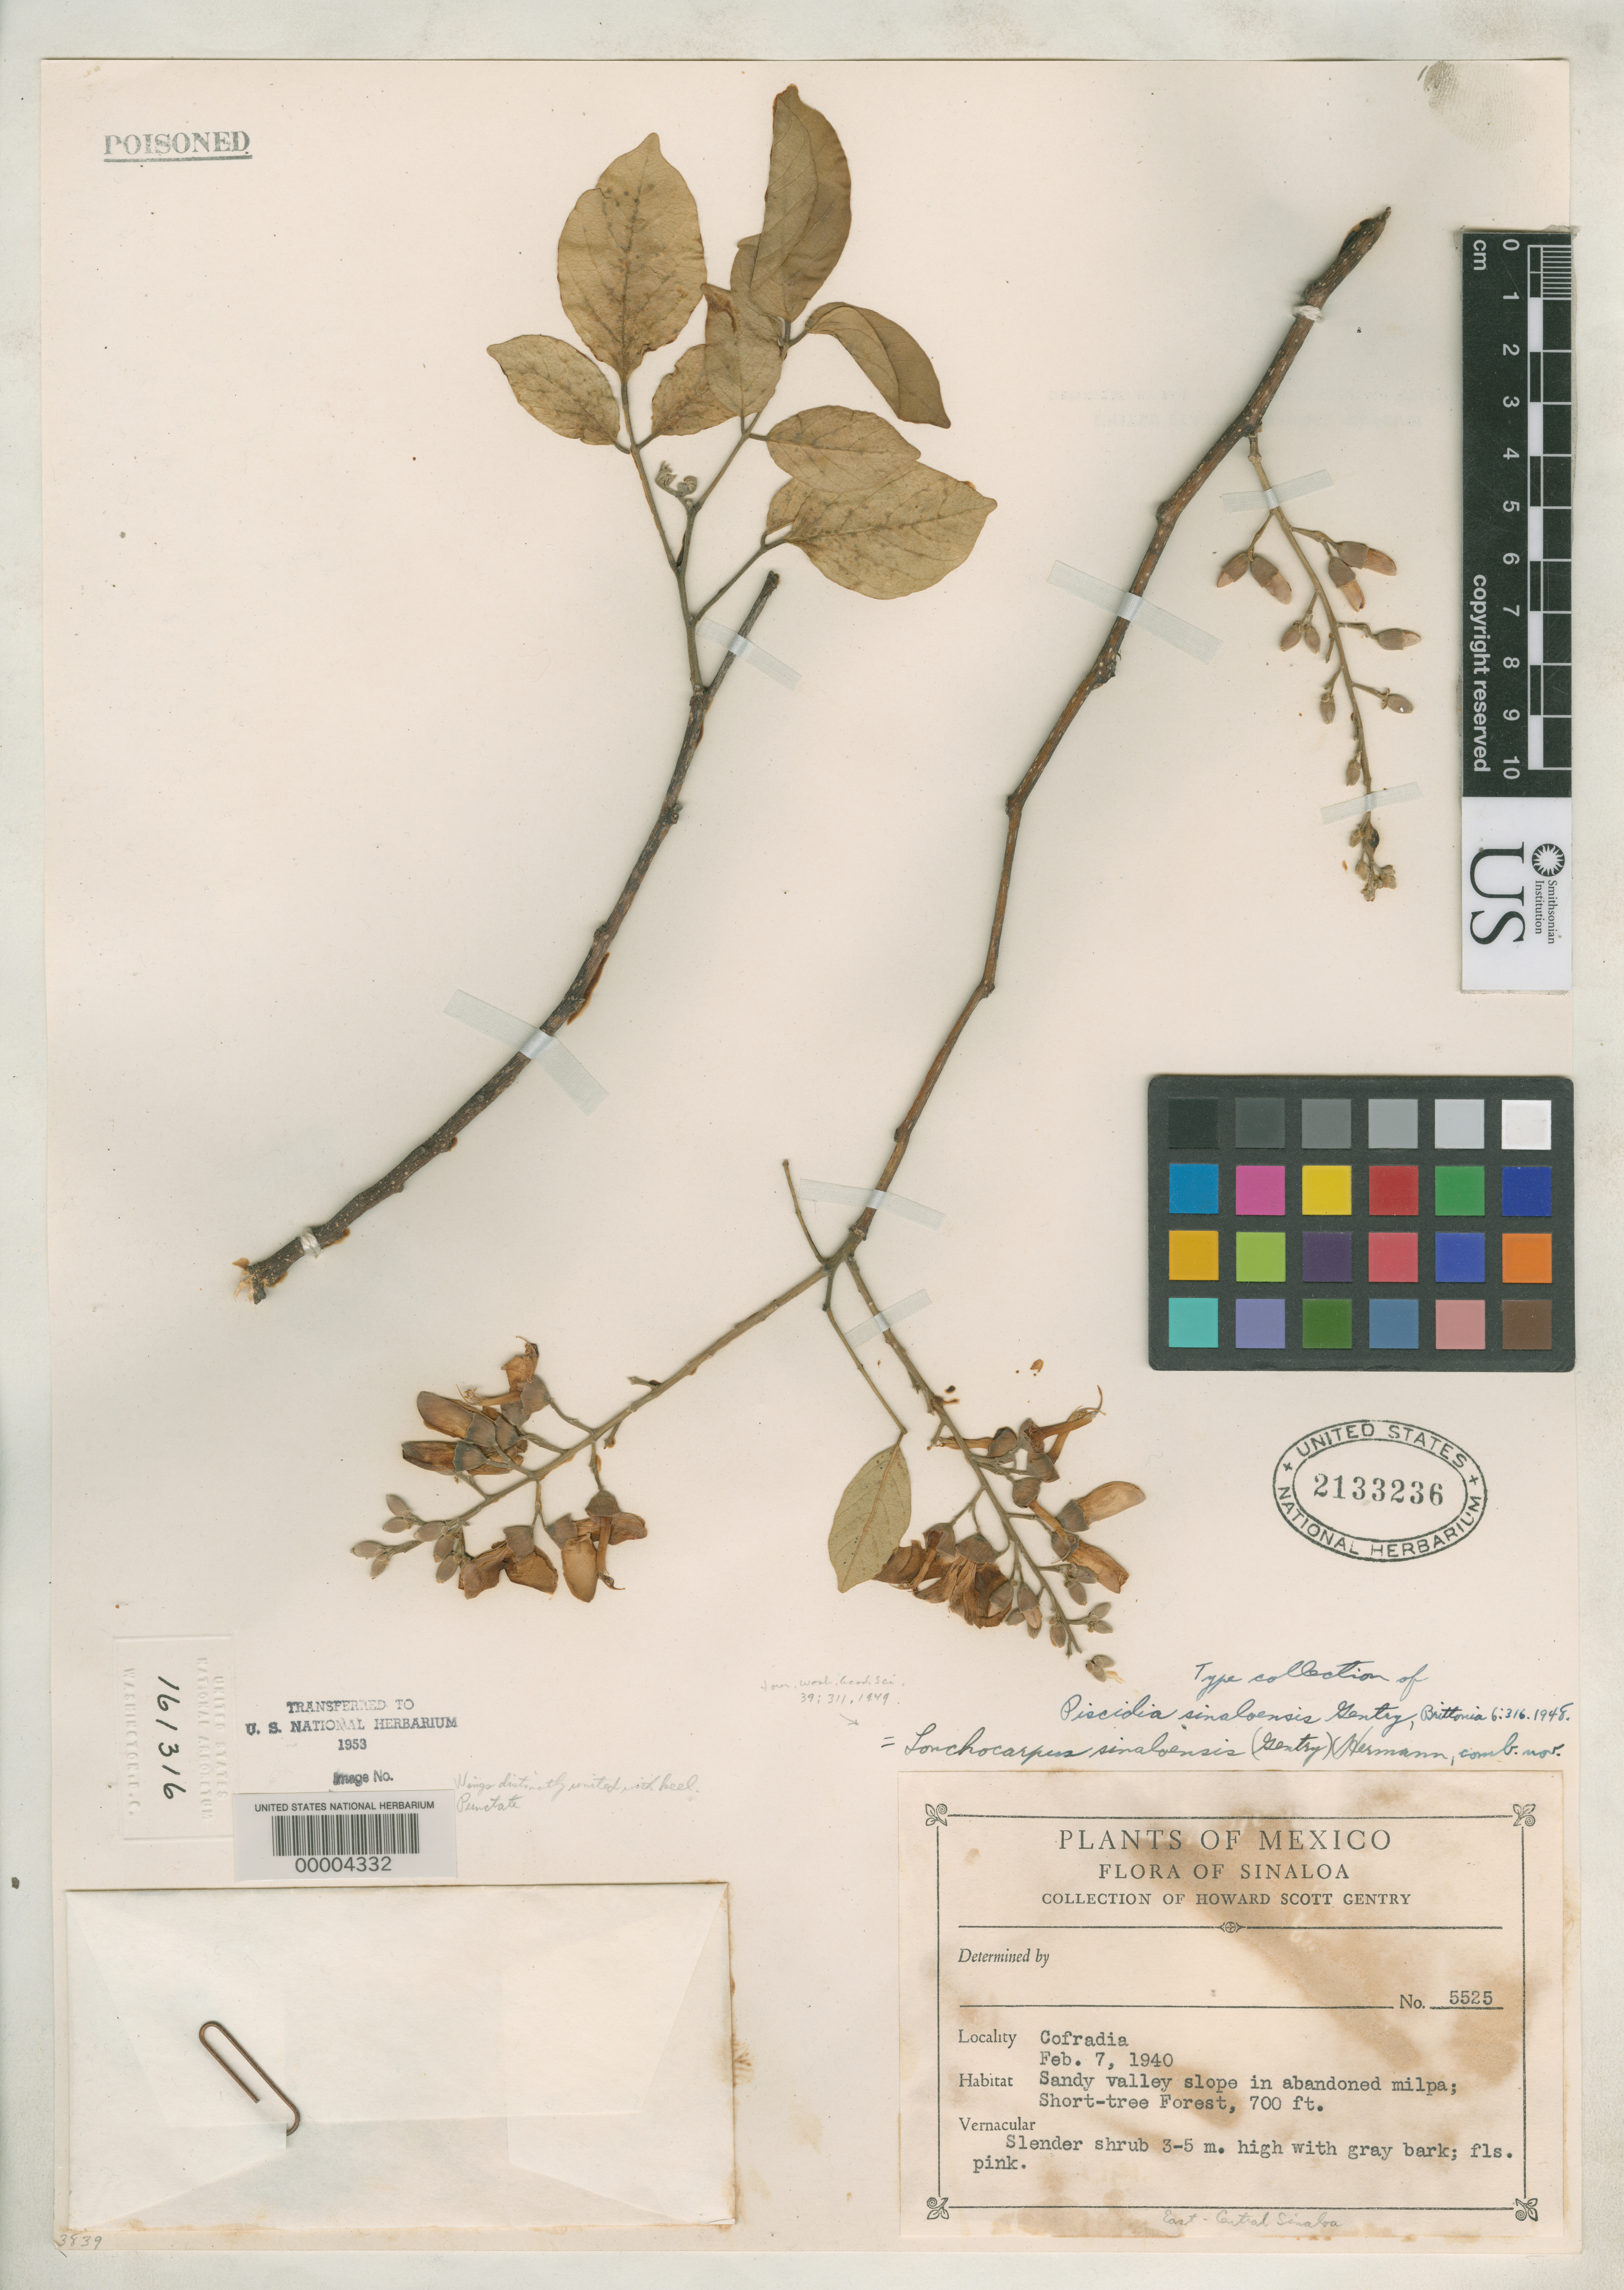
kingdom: Plantae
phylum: Tracheophyta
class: Magnoliopsida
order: Fabales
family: Fabaceae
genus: Piscidia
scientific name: Piscidia sinaloensis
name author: Gentry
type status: Type Collection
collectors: H. S. Gentry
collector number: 5525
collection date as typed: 07 Feb 1940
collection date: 1940-02-07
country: Mexico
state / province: Sinaloa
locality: Cofradia.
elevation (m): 213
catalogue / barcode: US 2133236